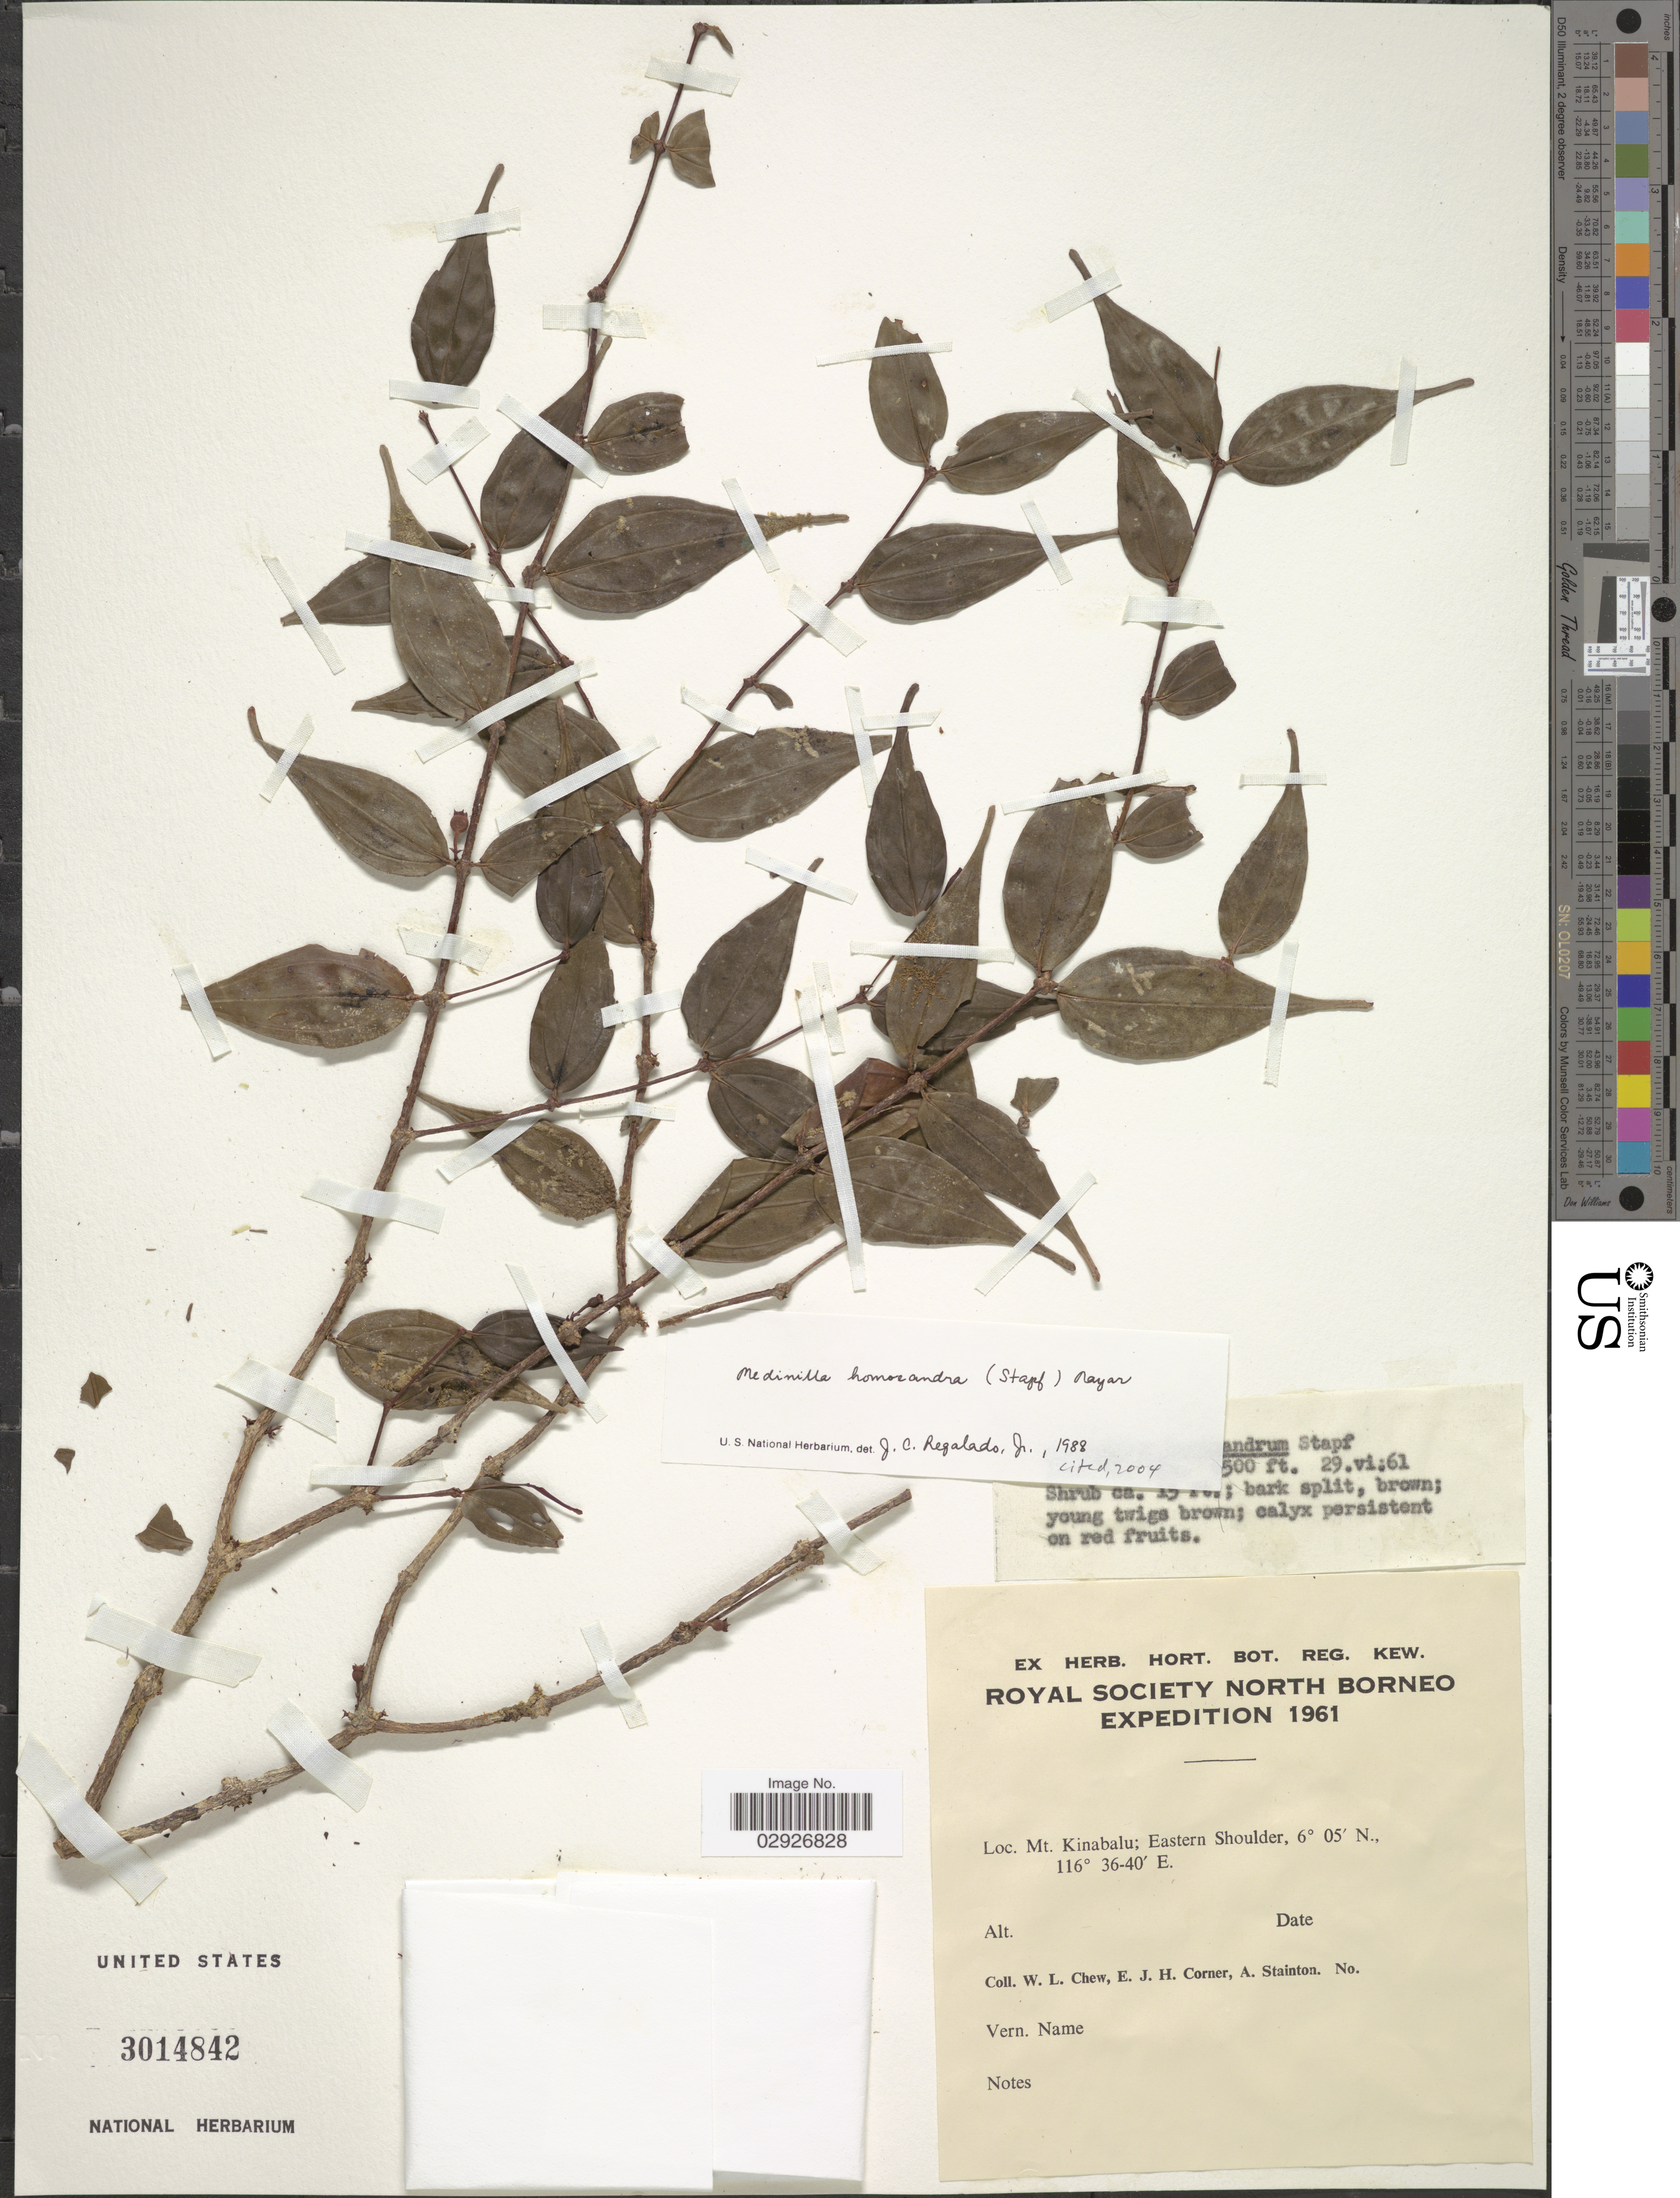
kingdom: Plantae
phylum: Tracheophyta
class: Magnoliopsida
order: Myrtales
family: Melastomataceae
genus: Medinilla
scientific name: Medinilla homoeandra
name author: Nayar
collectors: W. Chew, E. Corner & A. Stainton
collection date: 1961-06-29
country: Malaysia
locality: North Borneo. Mt. Kinabalu; Eastern Shoulder.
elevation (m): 152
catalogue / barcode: US 3014842